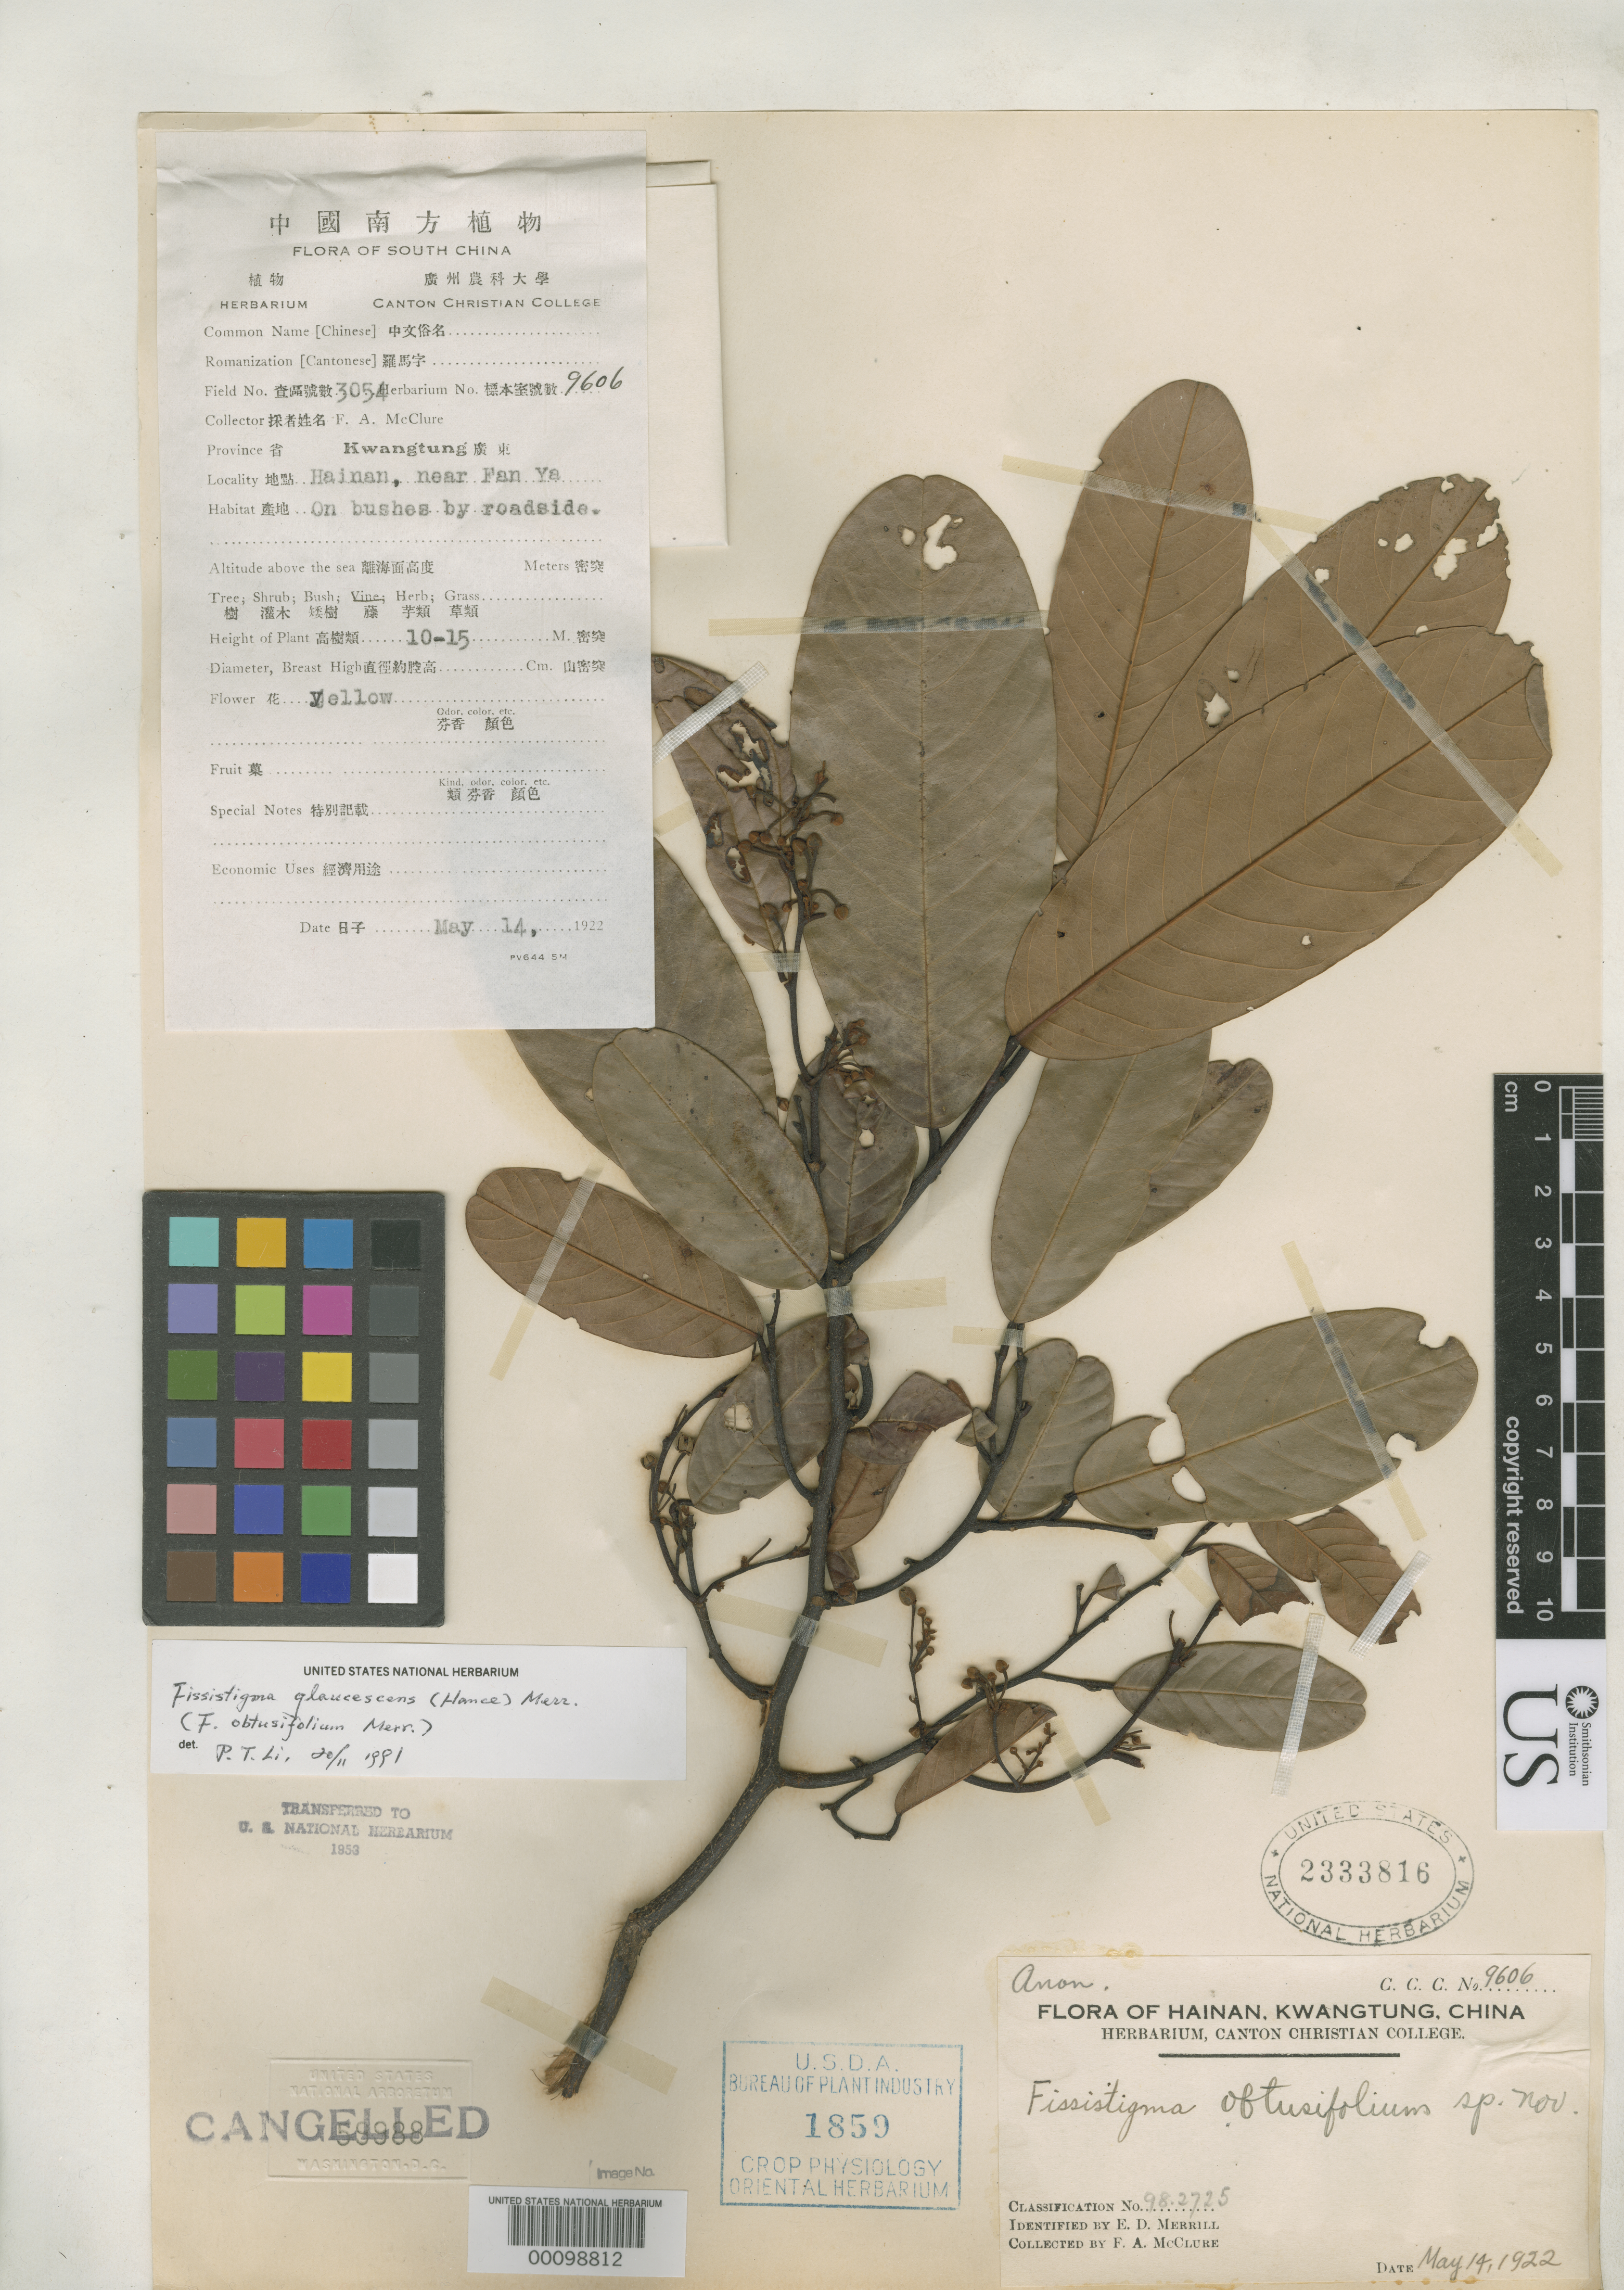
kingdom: Plantae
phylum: Tracheophyta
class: Magnoliopsida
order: Magnoliales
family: Annonaceae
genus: Fissistigma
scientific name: Fissistigma obtusifolium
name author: Merr.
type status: Isotype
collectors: F. A. McClure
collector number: C.C.C. 9606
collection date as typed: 14 May 1922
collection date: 1922-05-14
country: China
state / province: Hainan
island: Hainan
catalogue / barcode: US 2333816